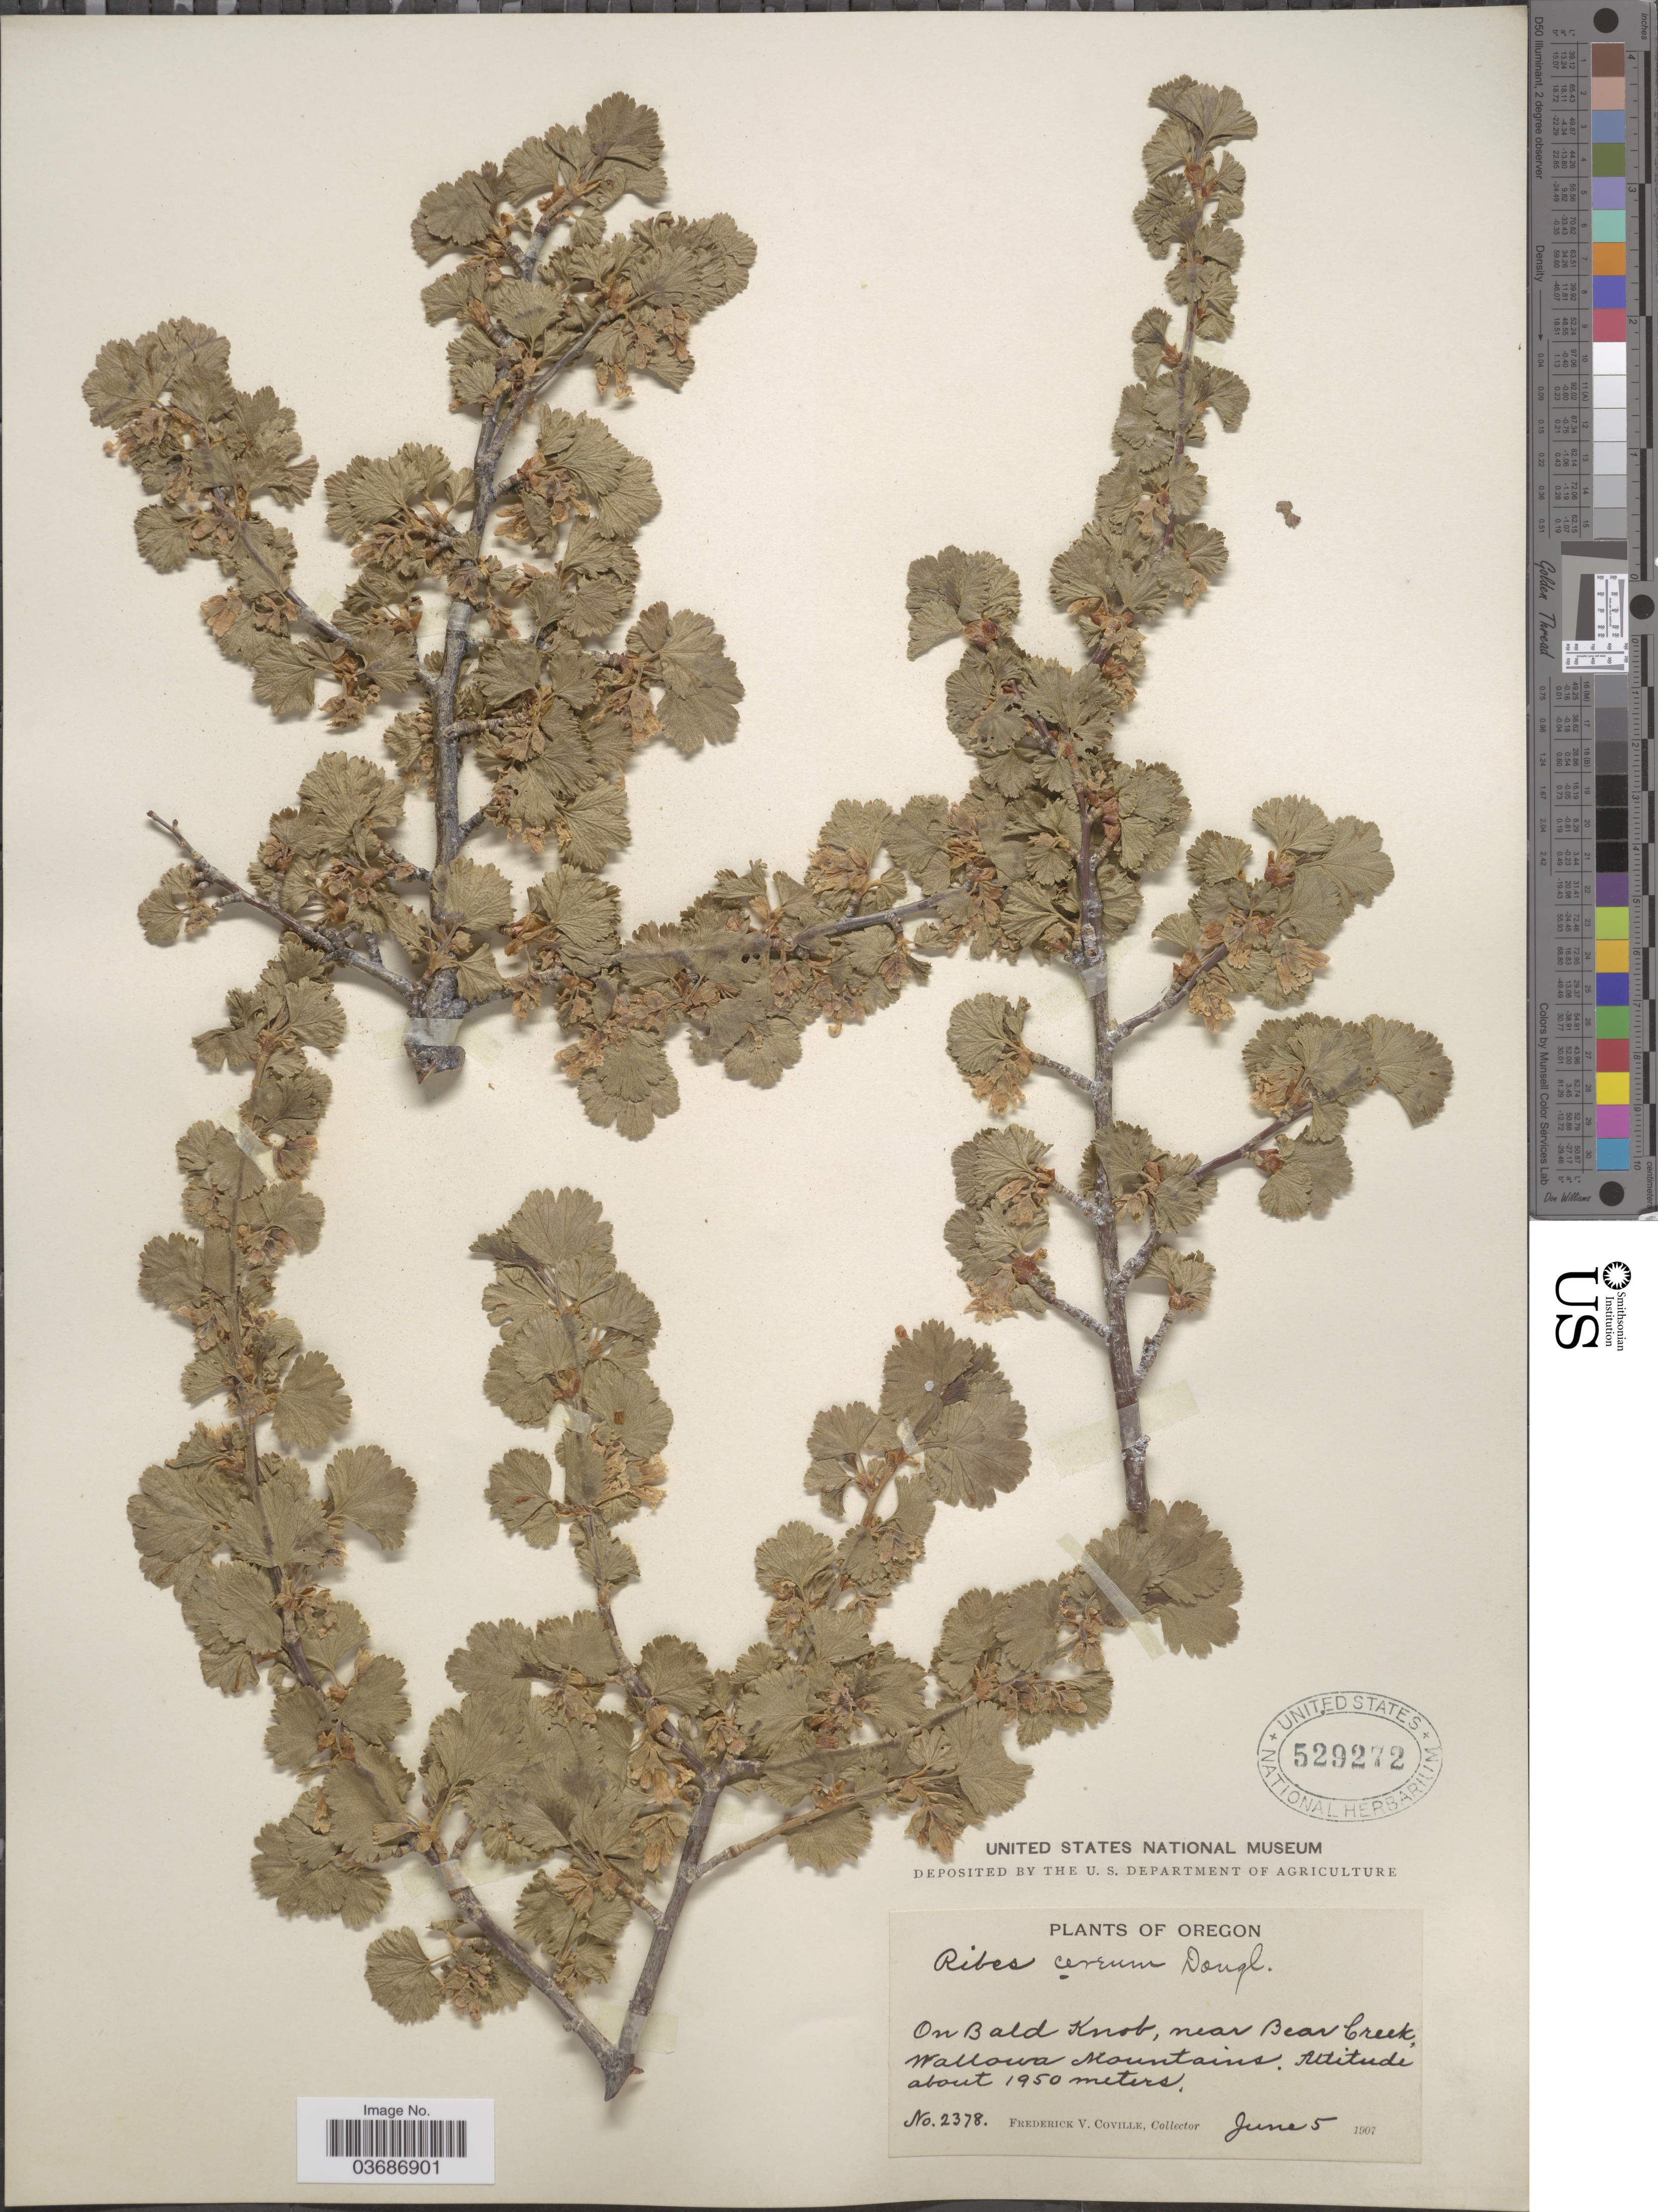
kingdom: Plantae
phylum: Tracheophyta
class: Magnoliopsida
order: Saxifragales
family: Grossulariaceae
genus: Ribes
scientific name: Ribes cereum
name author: Douglas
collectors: F. V. Coville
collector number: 2378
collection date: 1907-06-05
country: United States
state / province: Oregon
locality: On Bald Knob, near Bear Creek, Wallowa Mountains.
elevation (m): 1950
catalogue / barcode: US 529272